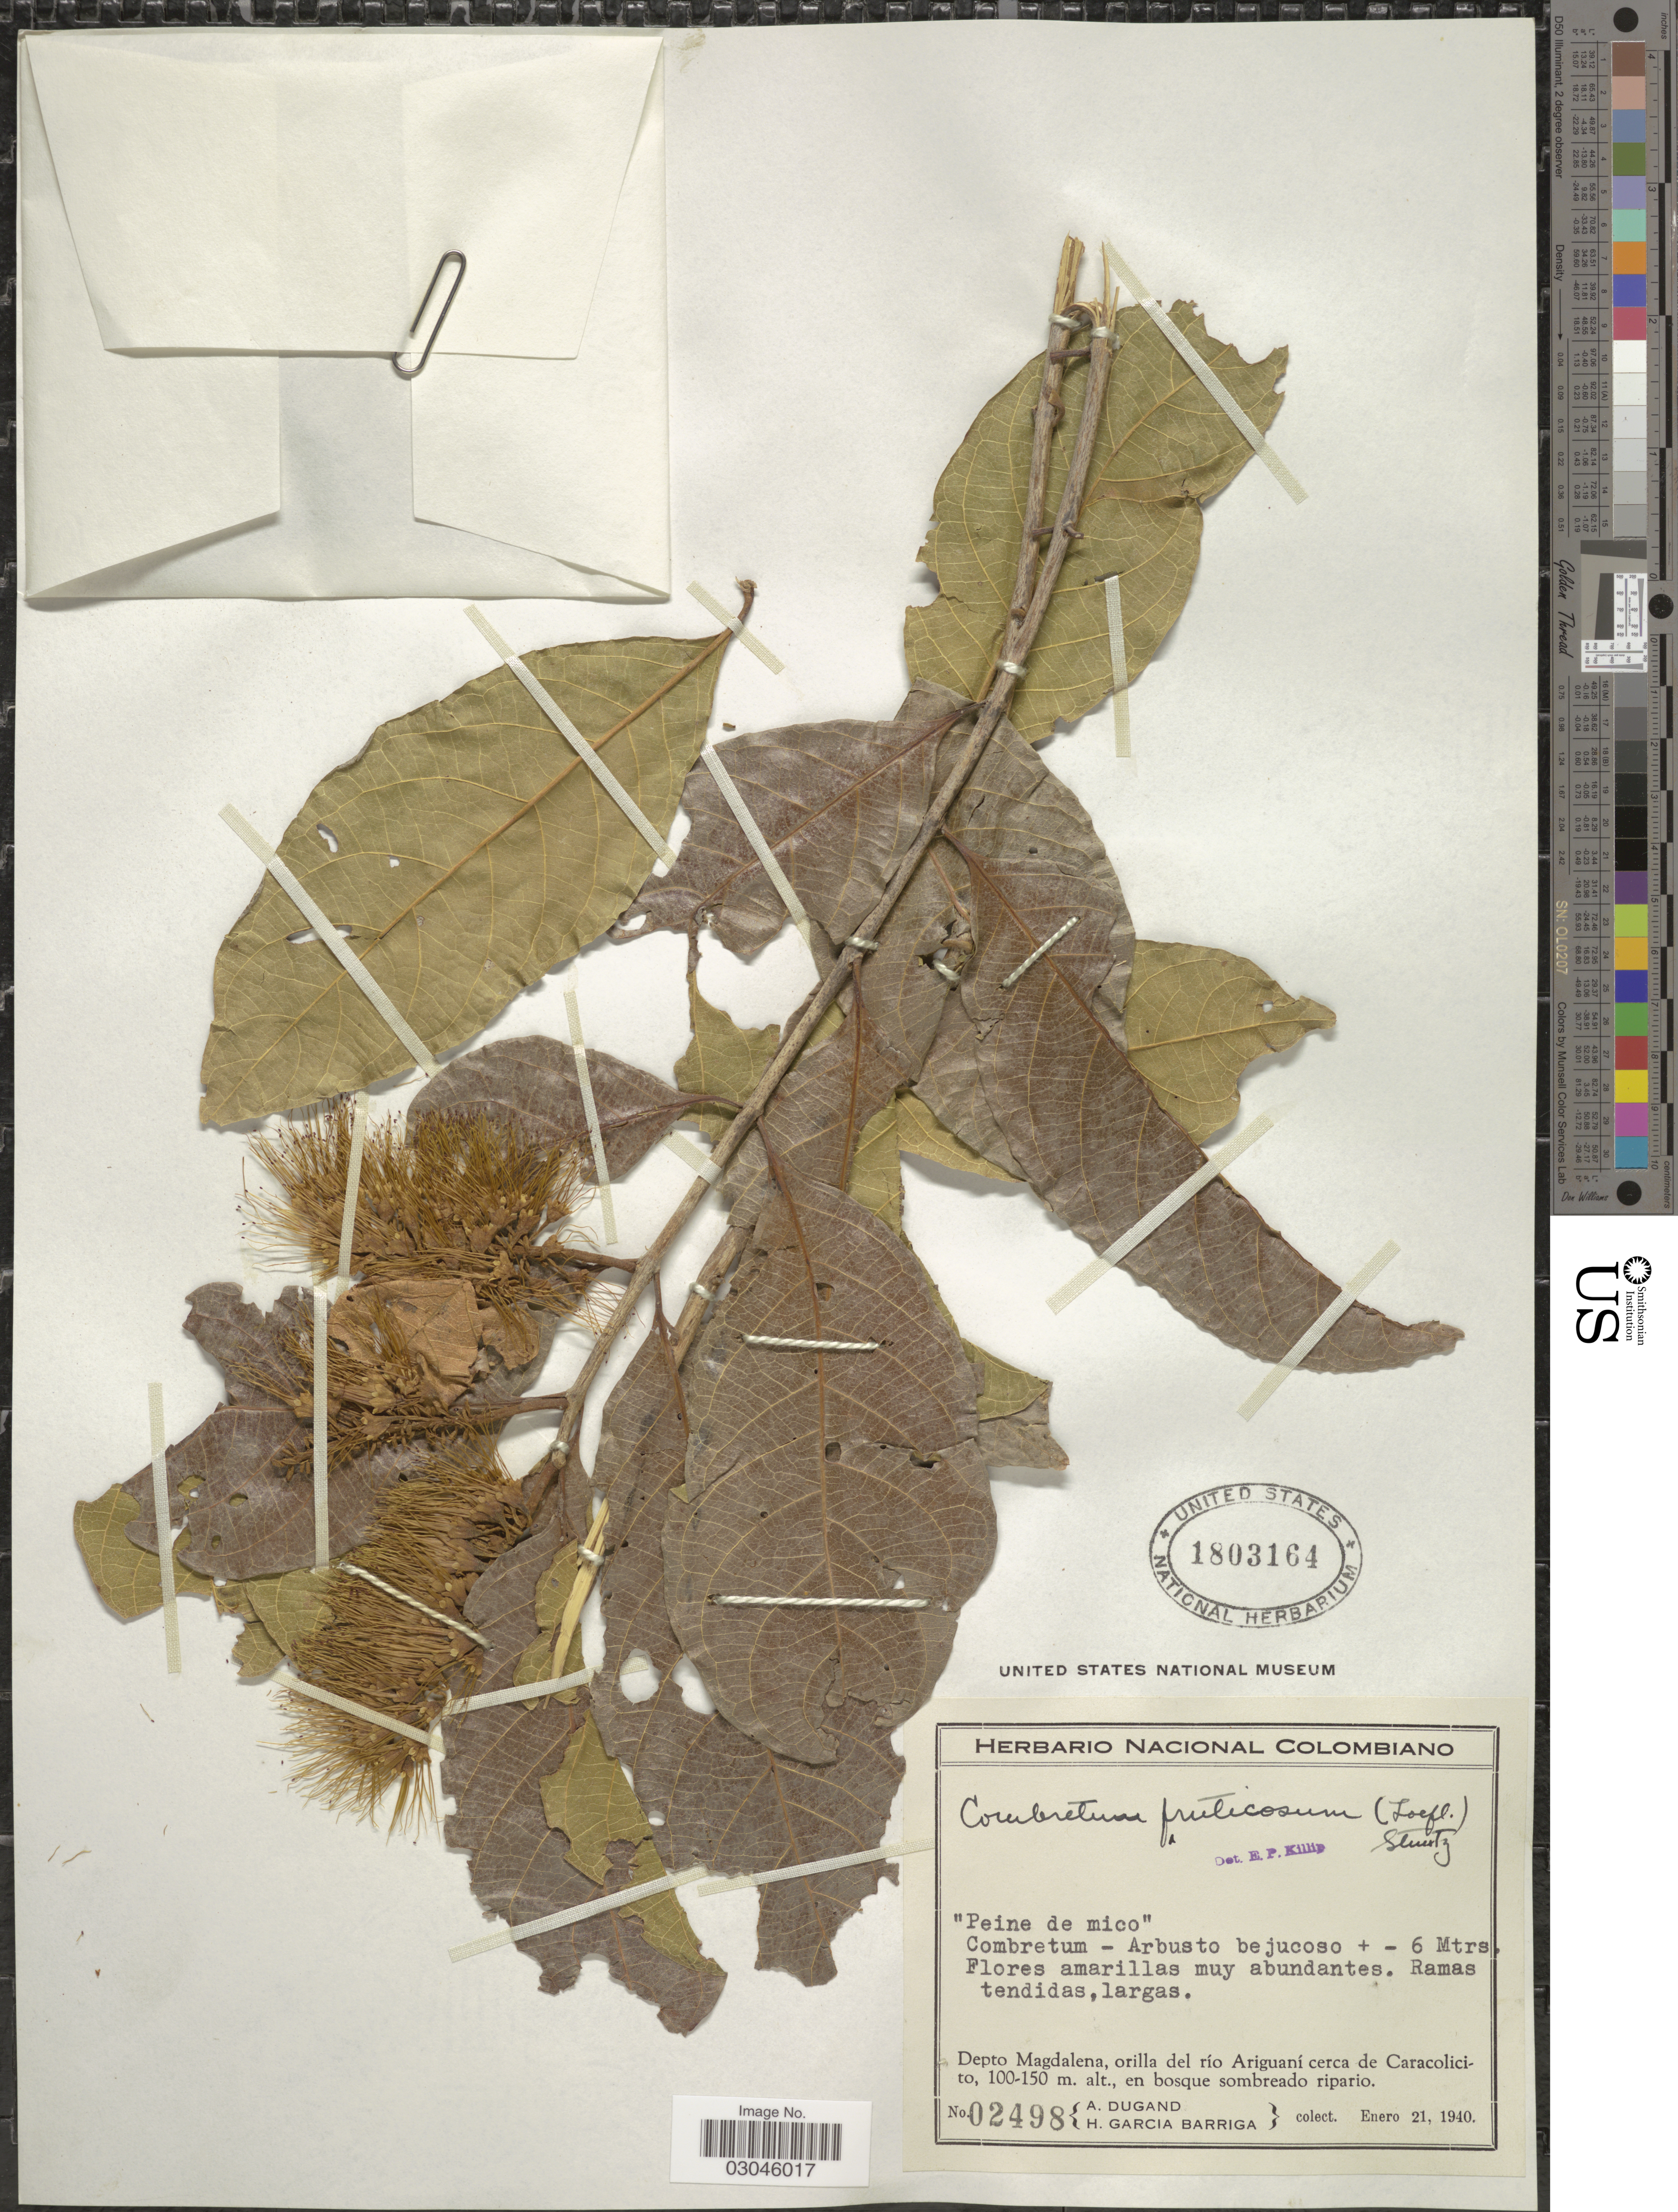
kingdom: Plantae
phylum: Tracheophyta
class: Magnoliopsida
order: Myrtales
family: Combretaceae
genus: Combretum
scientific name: Combretum fruticosum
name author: (Loefl.) Stuntz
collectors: A. Dugand & H. García Barriga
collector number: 02498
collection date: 1940-01-21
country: Colombia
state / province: Magdalena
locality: Depto. Magdalena, orilla del río Ariguaní cerca de Caracolicito.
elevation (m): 100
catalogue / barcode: US 1803164